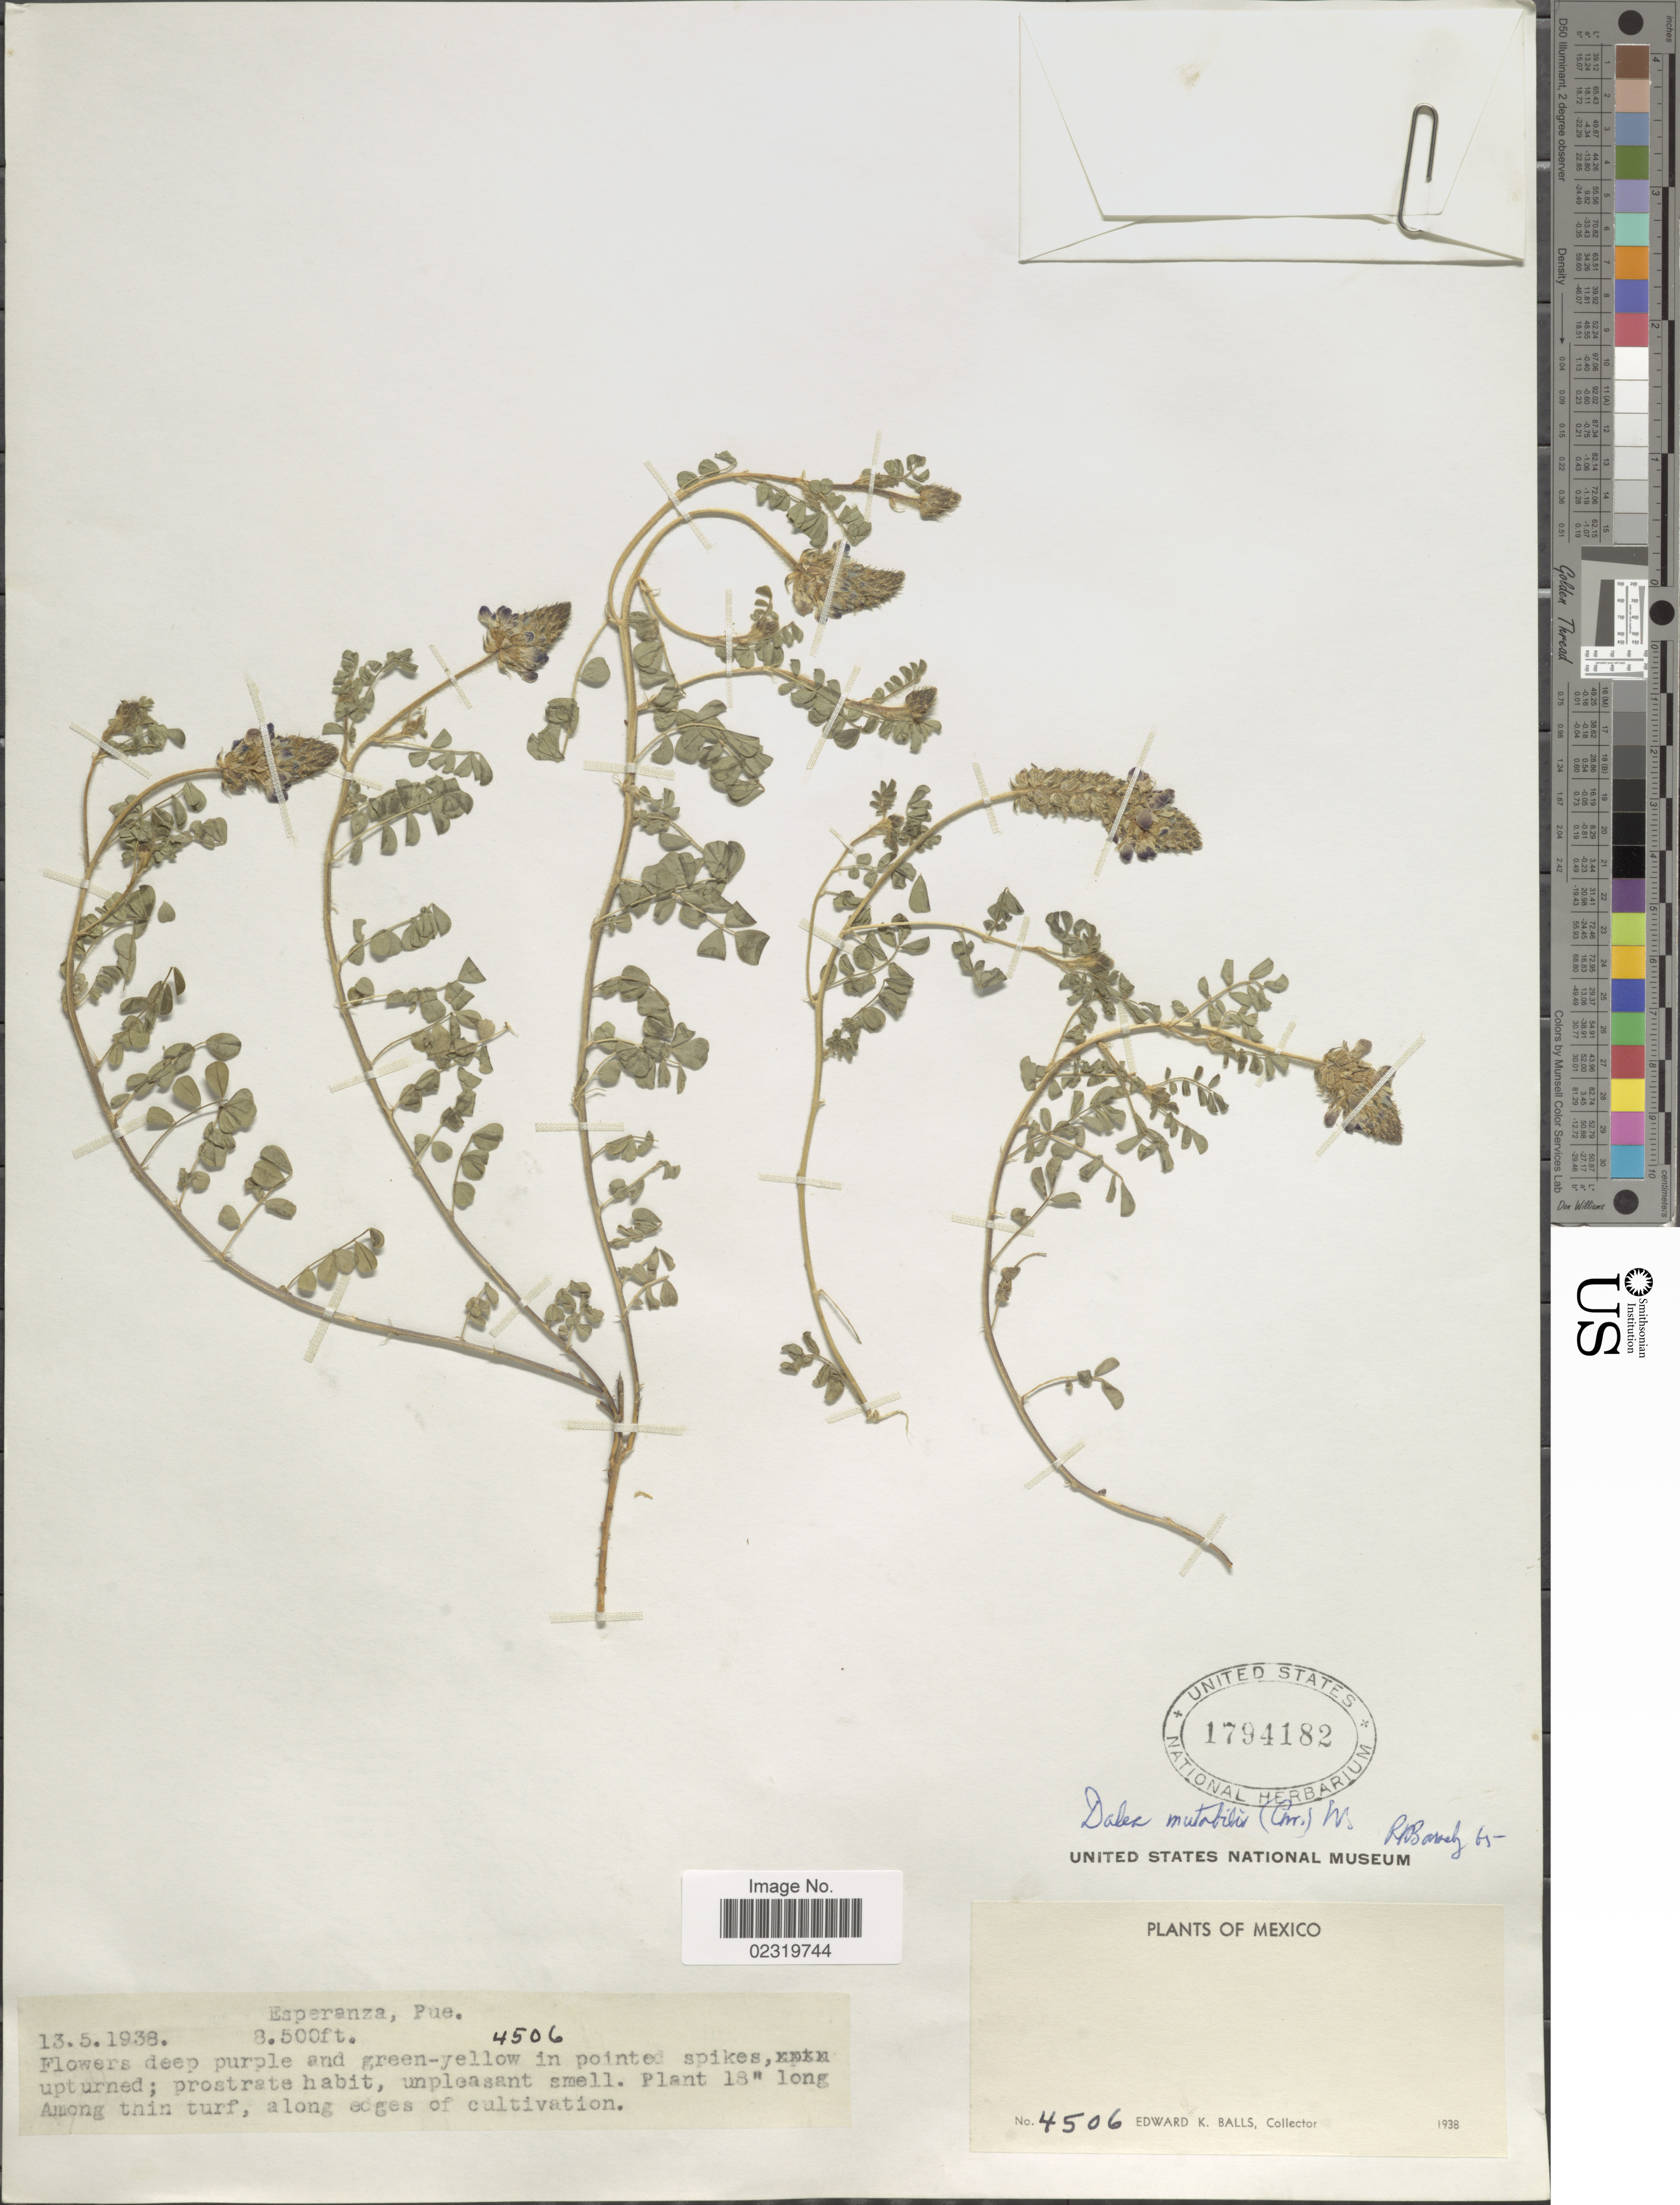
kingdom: Plantae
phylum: Tracheophyta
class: Magnoliopsida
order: Fabales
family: Fabaceae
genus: Dalea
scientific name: Dalea obovatifolia var. obovatifolia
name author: Ortega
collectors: E. K. Balls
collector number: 4506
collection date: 1938-05-13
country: Mexico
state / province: Puebla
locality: Esperanza, Pue.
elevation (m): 2591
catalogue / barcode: US 1794182